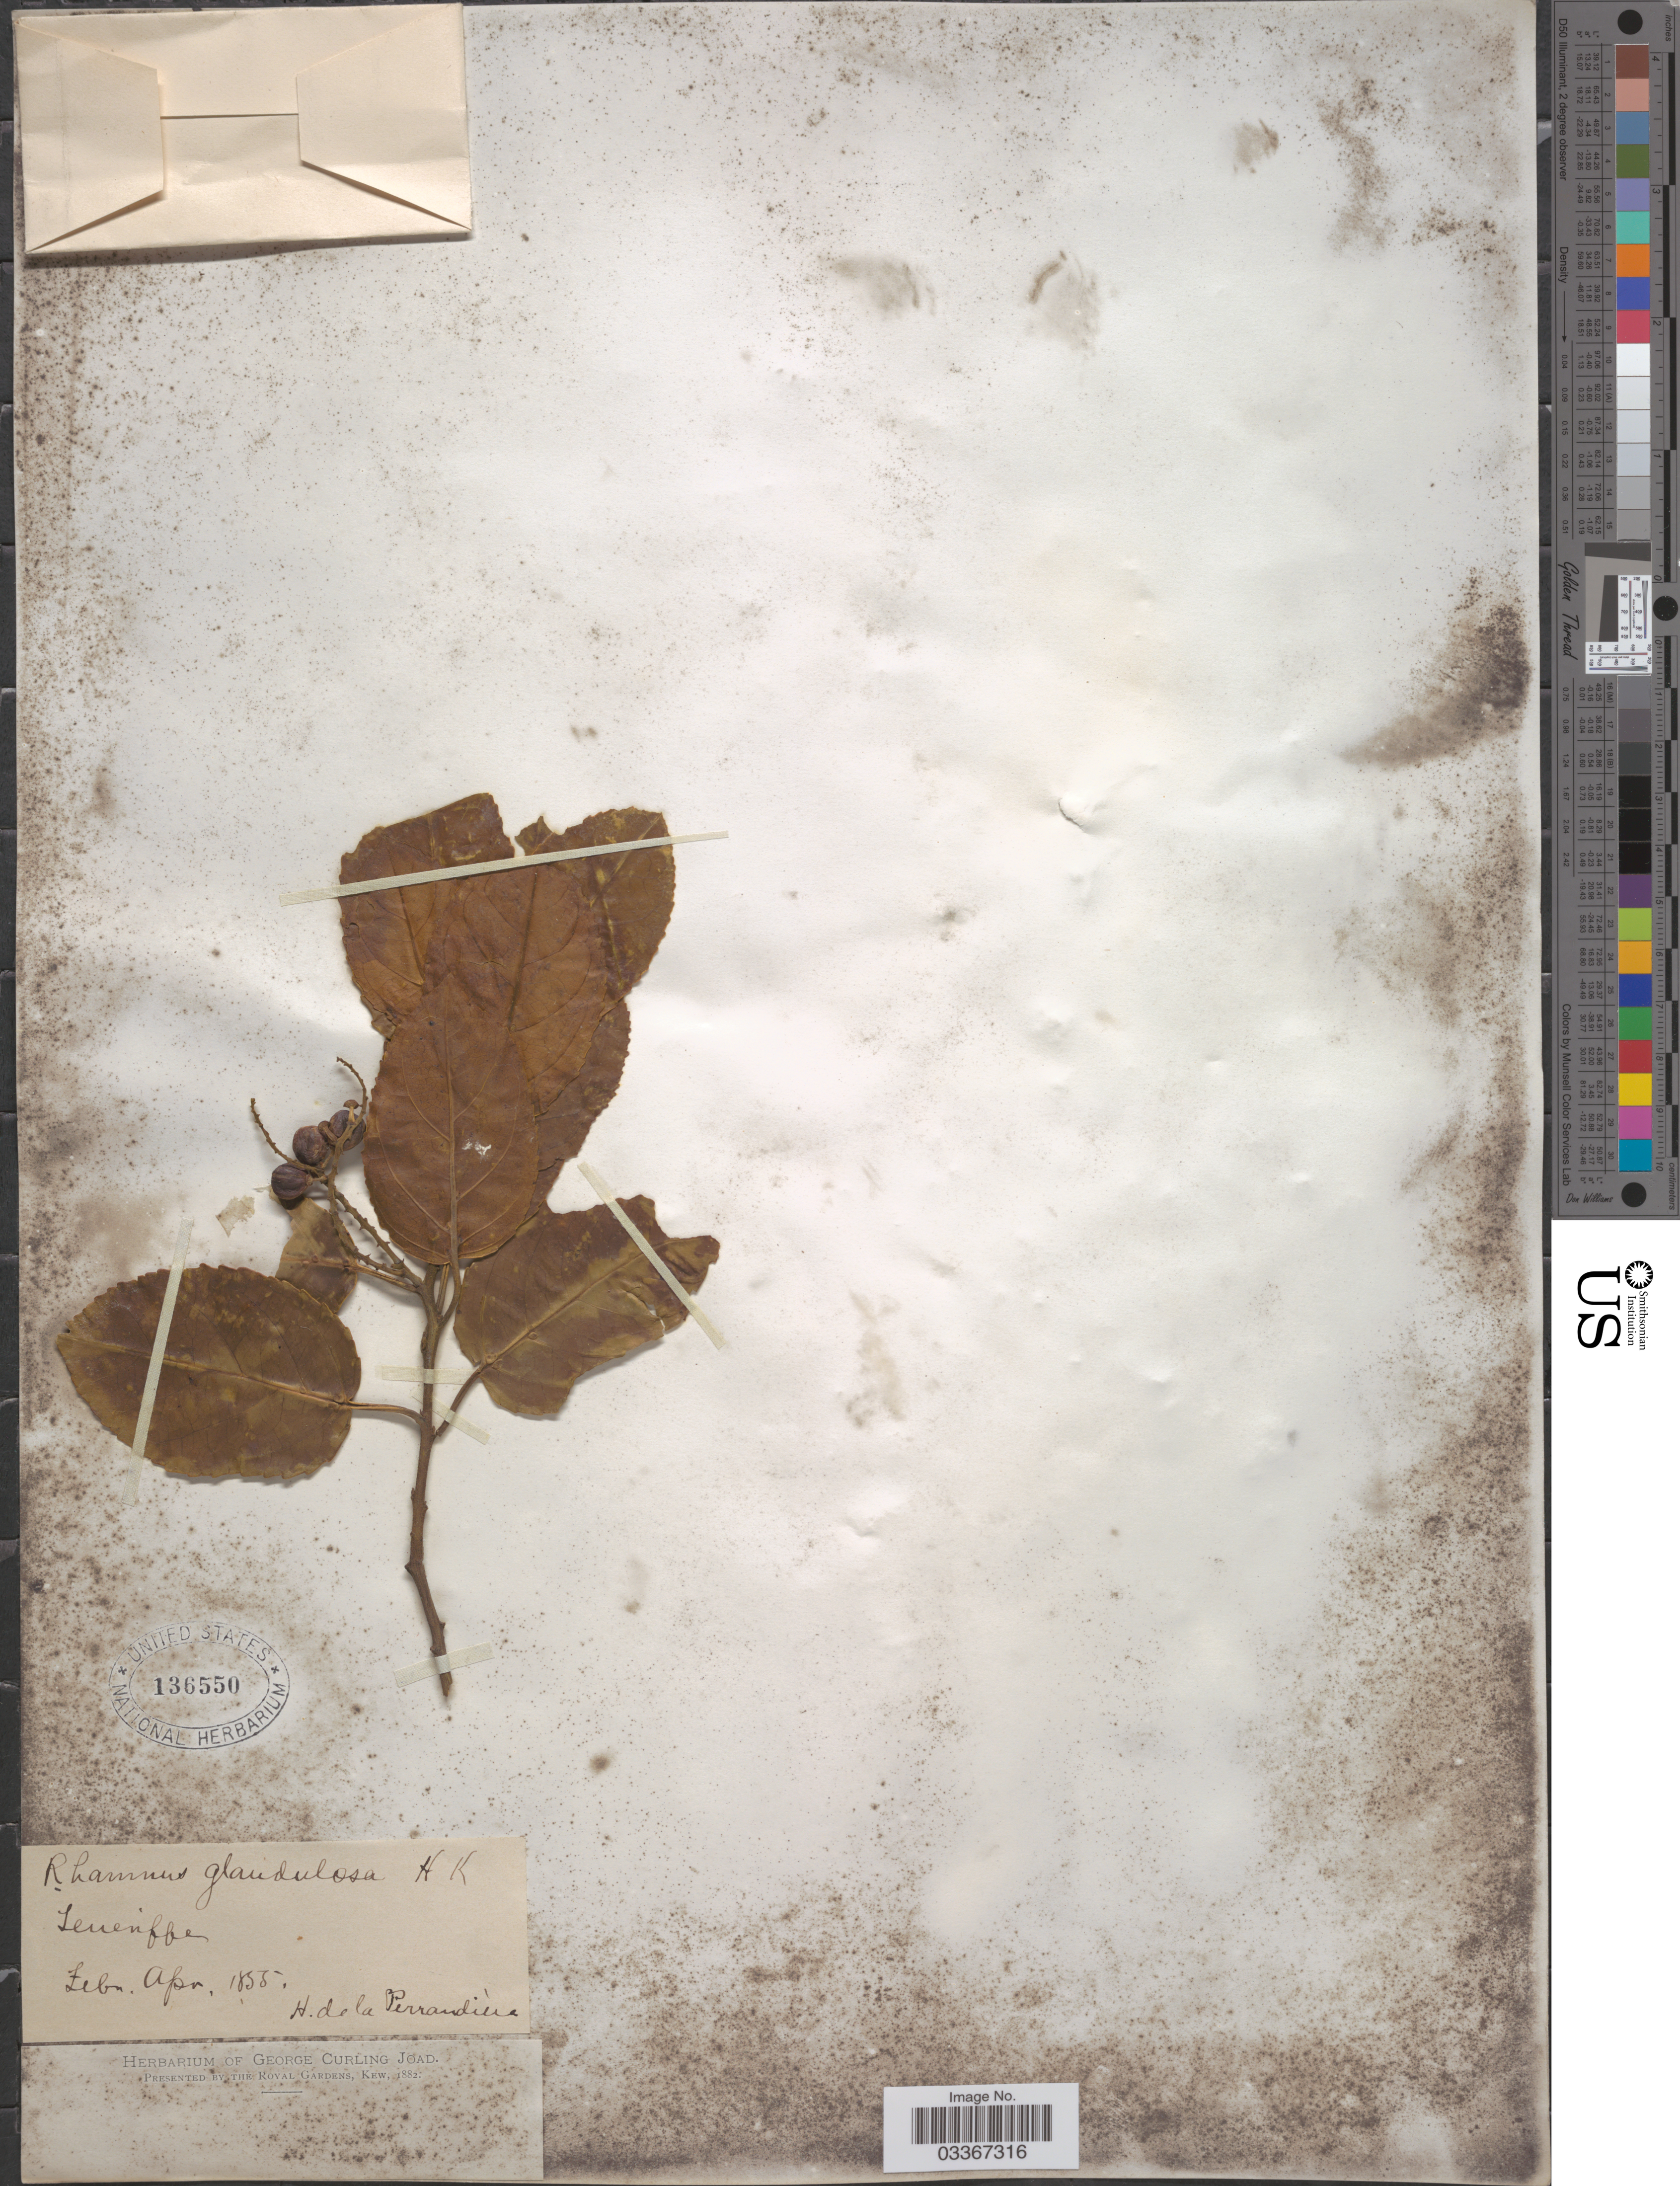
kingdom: Plantae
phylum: Tracheophyta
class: Magnoliopsida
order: Rosales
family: Rhamnaceae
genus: Rhamnus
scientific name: Rhamnus glandulosa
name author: Perkins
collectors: H. de la Perraudière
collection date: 1855-02/1855-04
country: Spain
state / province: Canarias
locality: Teneriffe.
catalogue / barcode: US 136550